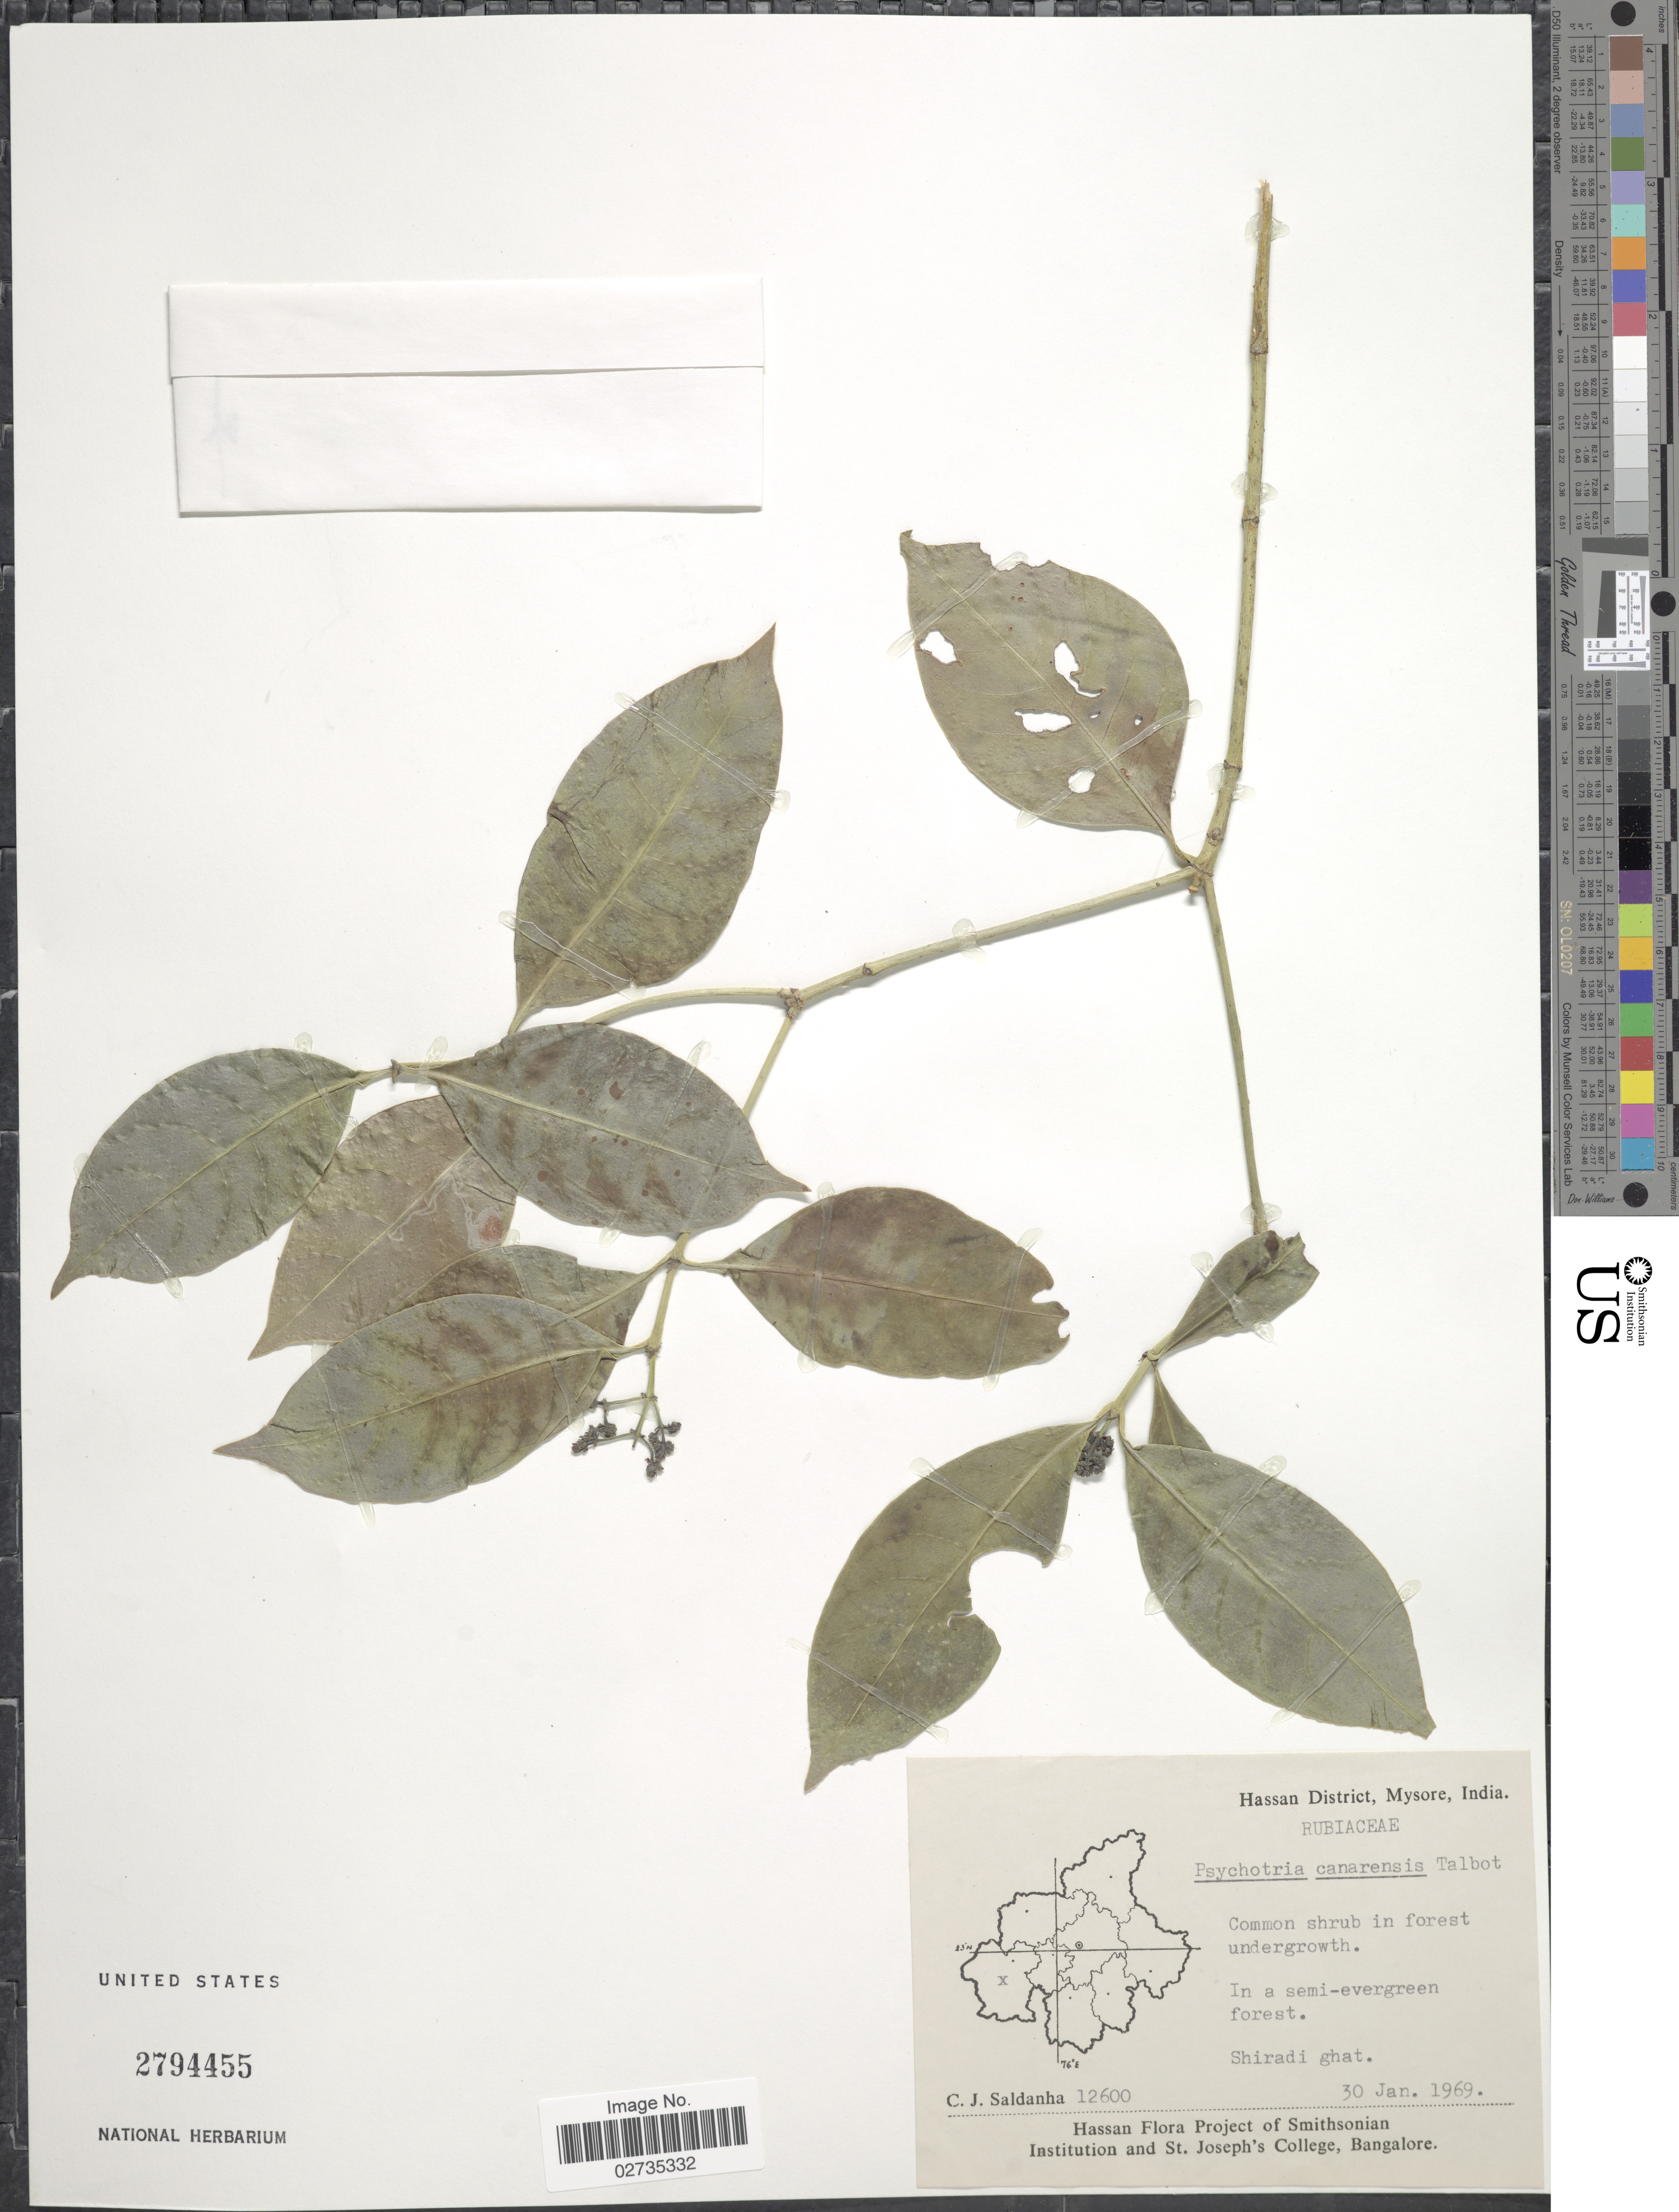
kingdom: Plantae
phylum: Tracheophyta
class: Magnoliopsida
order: Gentianales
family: Rubiaceae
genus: Psychotria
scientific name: Psychotria canarensis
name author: Talbot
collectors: C. J. Saldanha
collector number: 12600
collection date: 1969-01-30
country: India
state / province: Karnataka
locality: Hassan District, Mysore, India, Shiradi ghat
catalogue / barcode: US 2794455